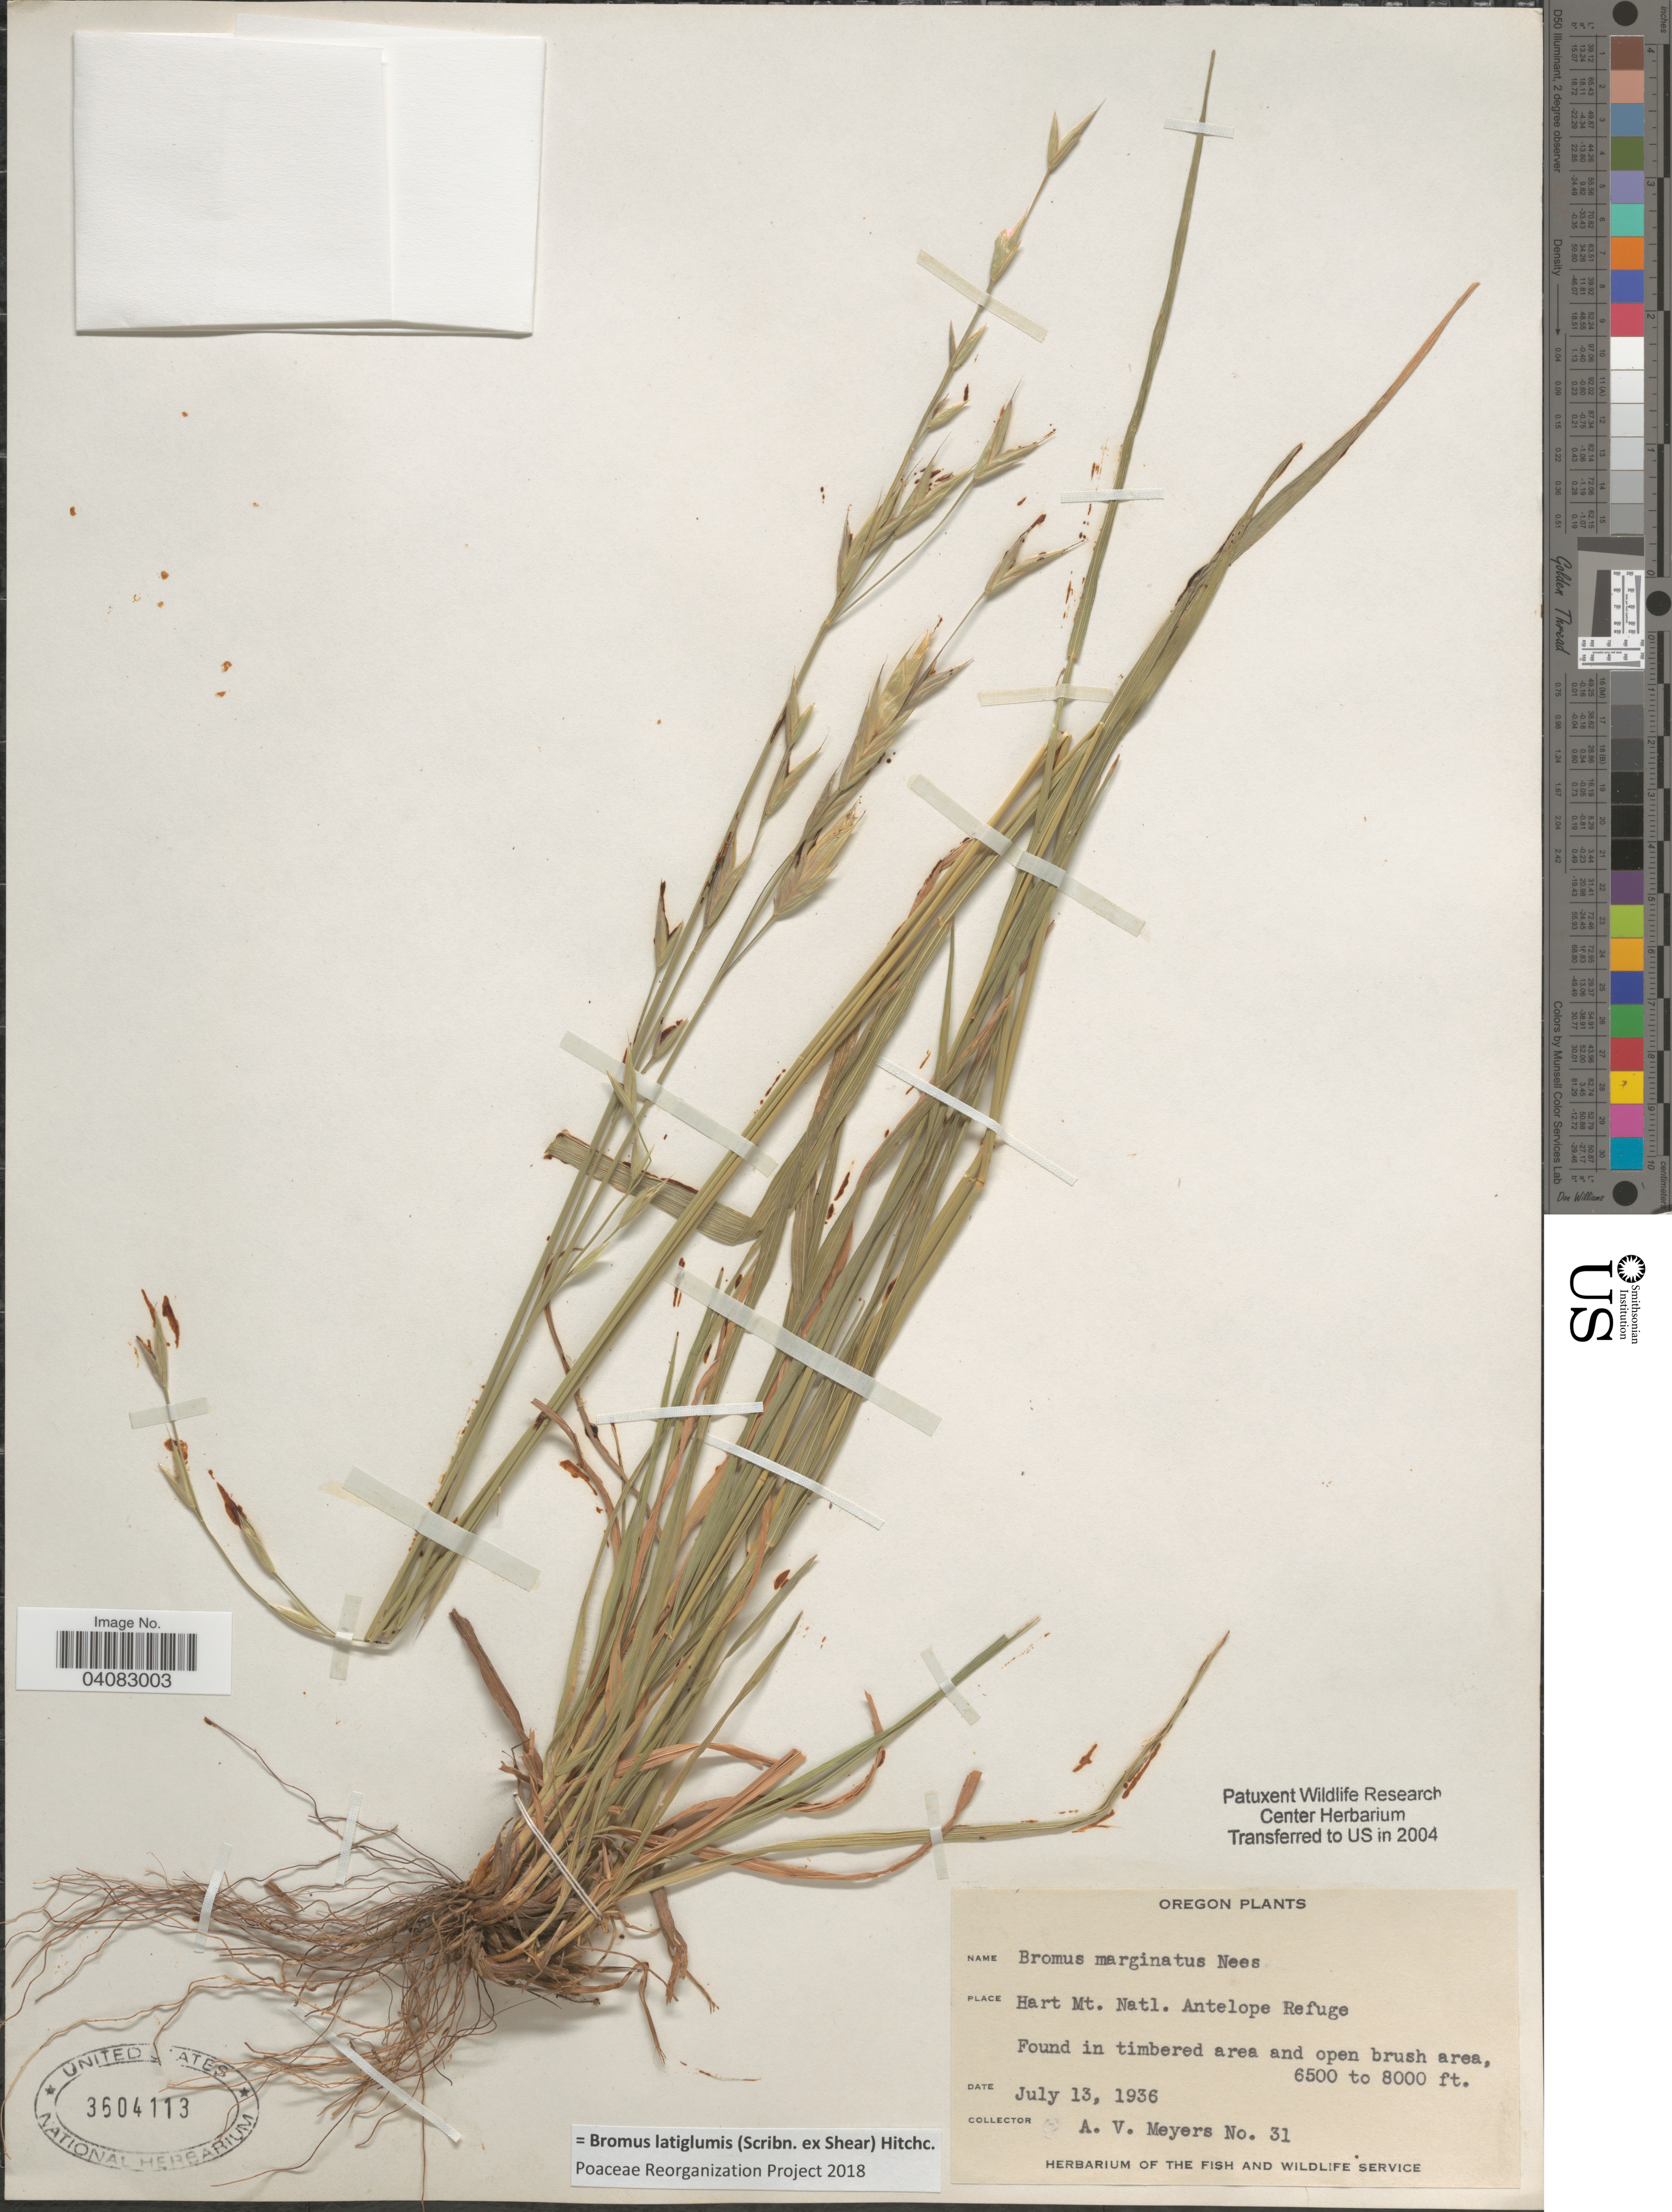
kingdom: Plantae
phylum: Tracheophyta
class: Liliopsida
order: Poales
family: Poaceae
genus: Bromus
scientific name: Bromus latiglumis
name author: (Scribn. ex Shear) Hitchc.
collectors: A. Meyers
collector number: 31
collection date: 1936-07-13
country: United States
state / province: Oregon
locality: Hart Mt. Natl. Antelope Refuge.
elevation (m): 1981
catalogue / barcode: US 3604113